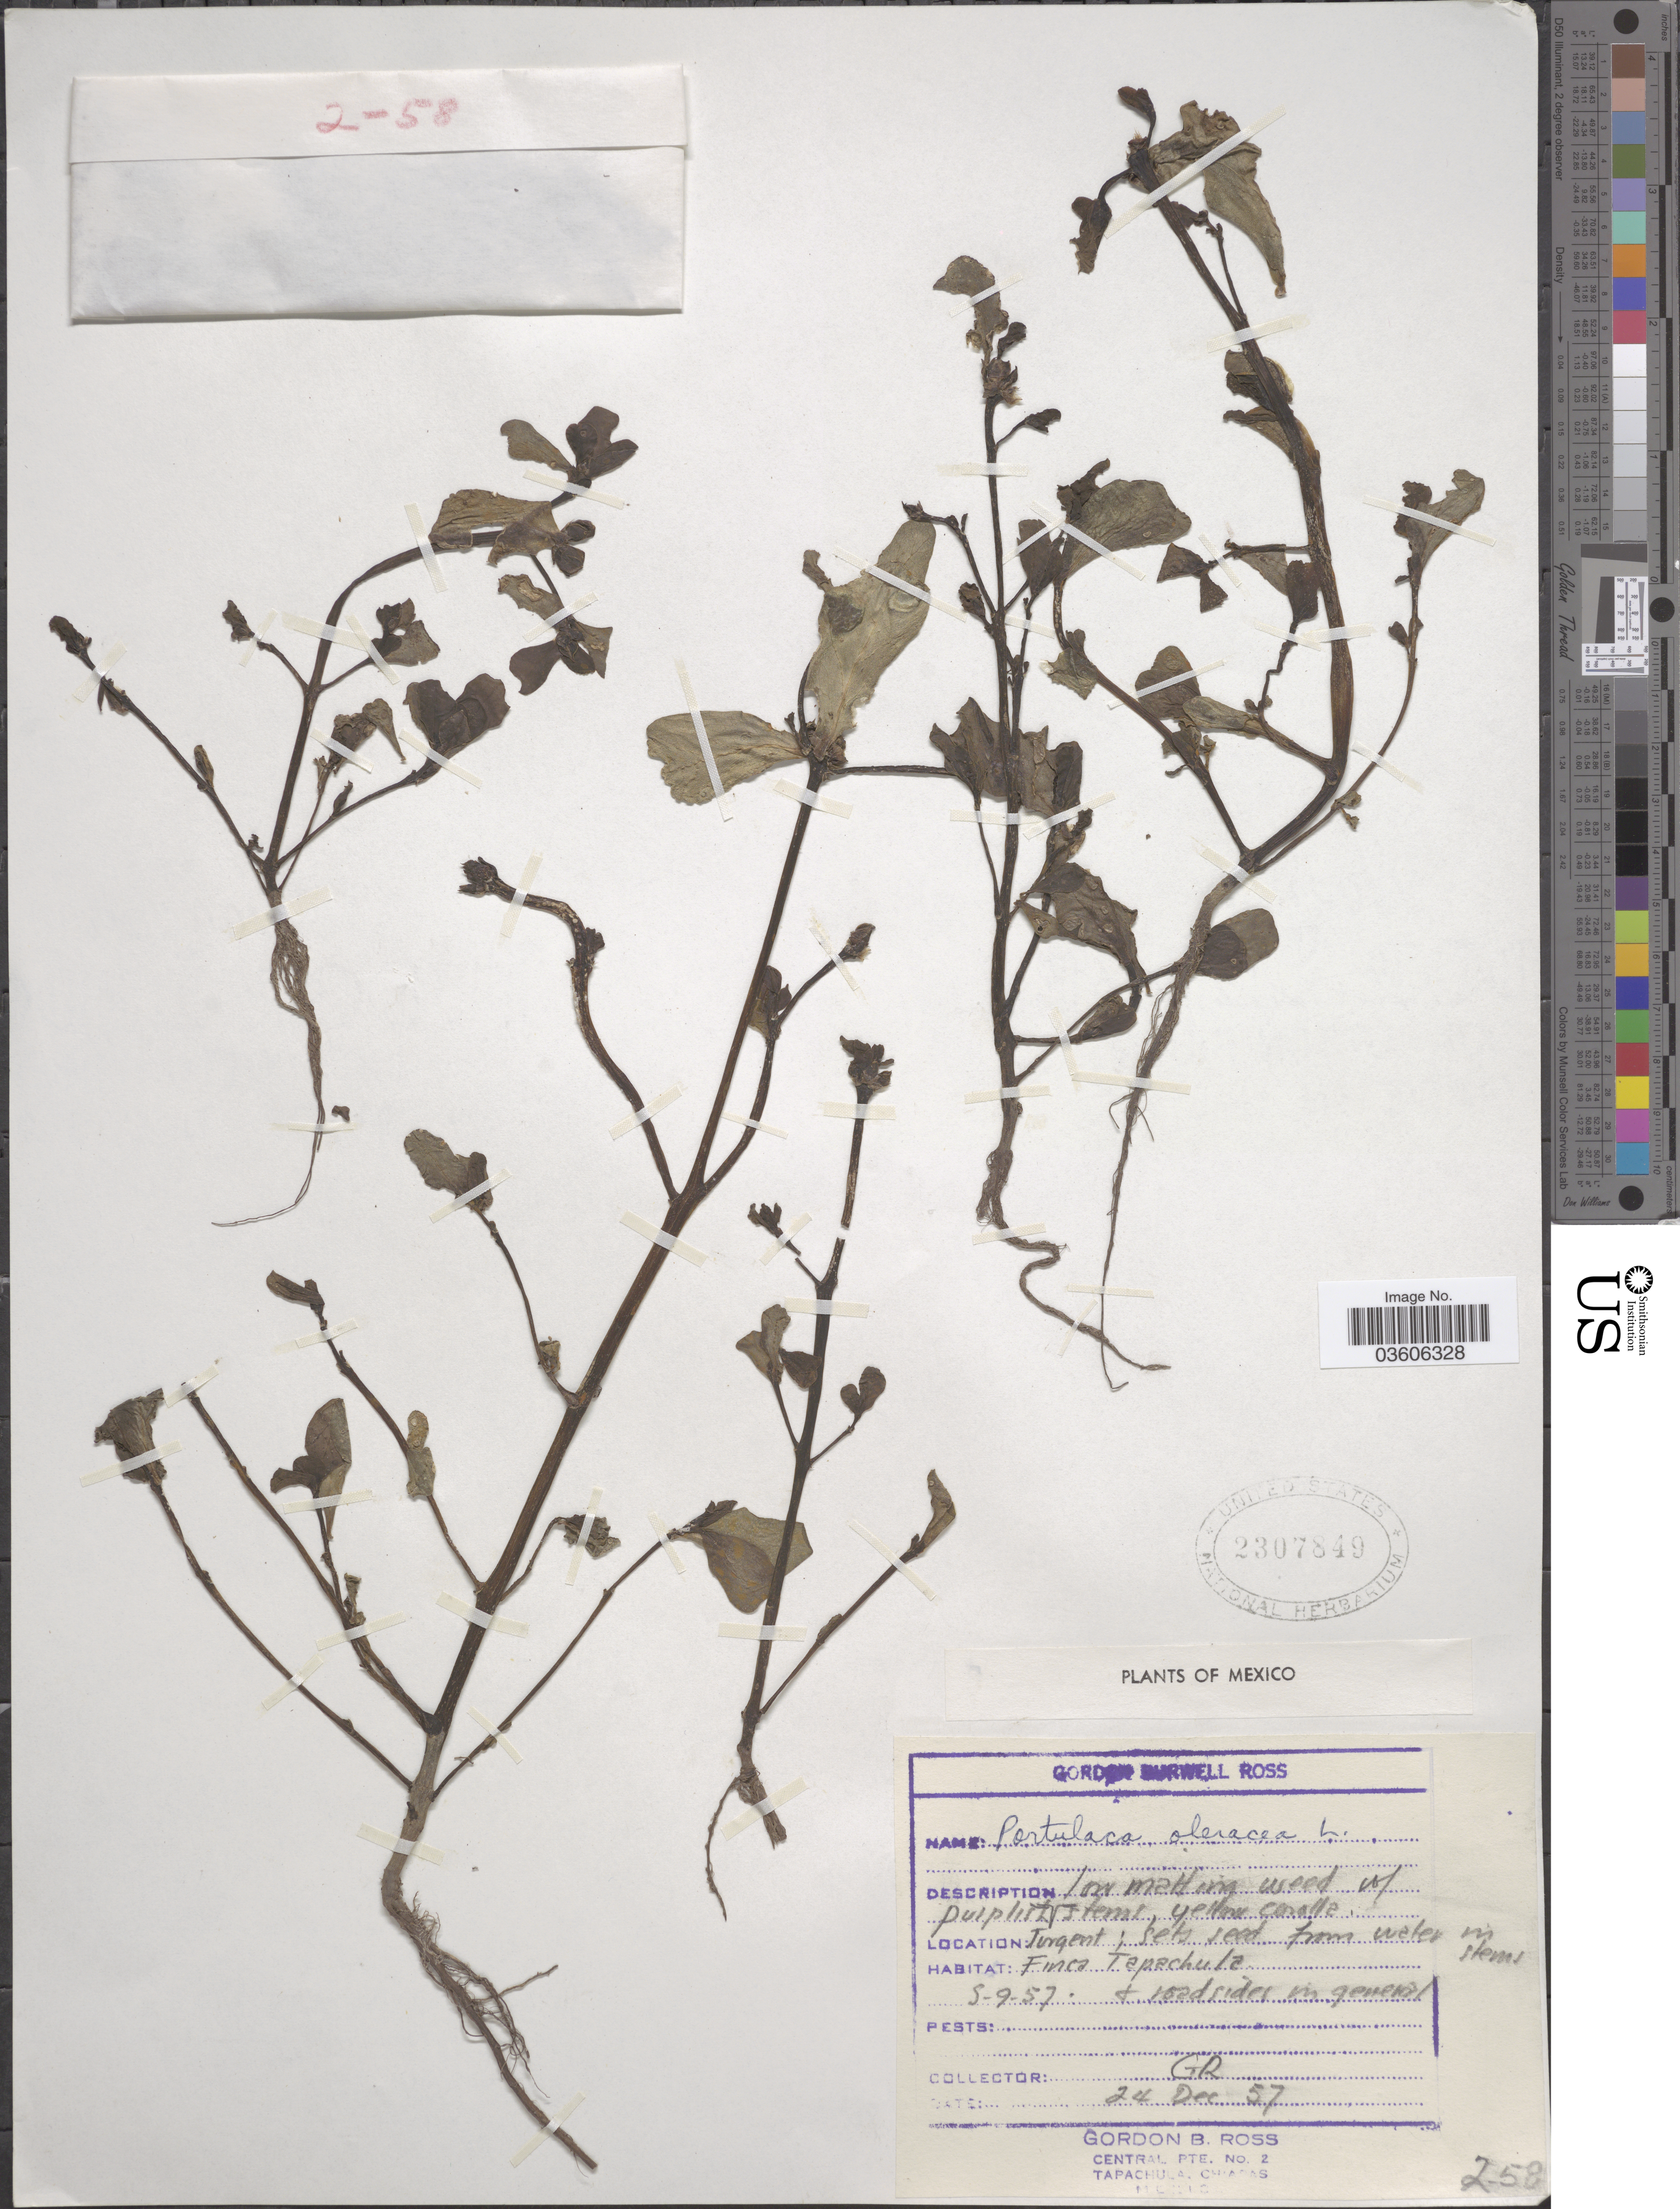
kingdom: Plantae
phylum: Tracheophyta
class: Magnoliopsida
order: Caryophyllales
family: Portulacaceae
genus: Portulaca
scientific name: Portulaca oleracea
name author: L.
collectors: G. B. Ross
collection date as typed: Transcribed d/m/y: 24/12/57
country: Mexico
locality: Finca Tapachula.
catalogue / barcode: US 2307849